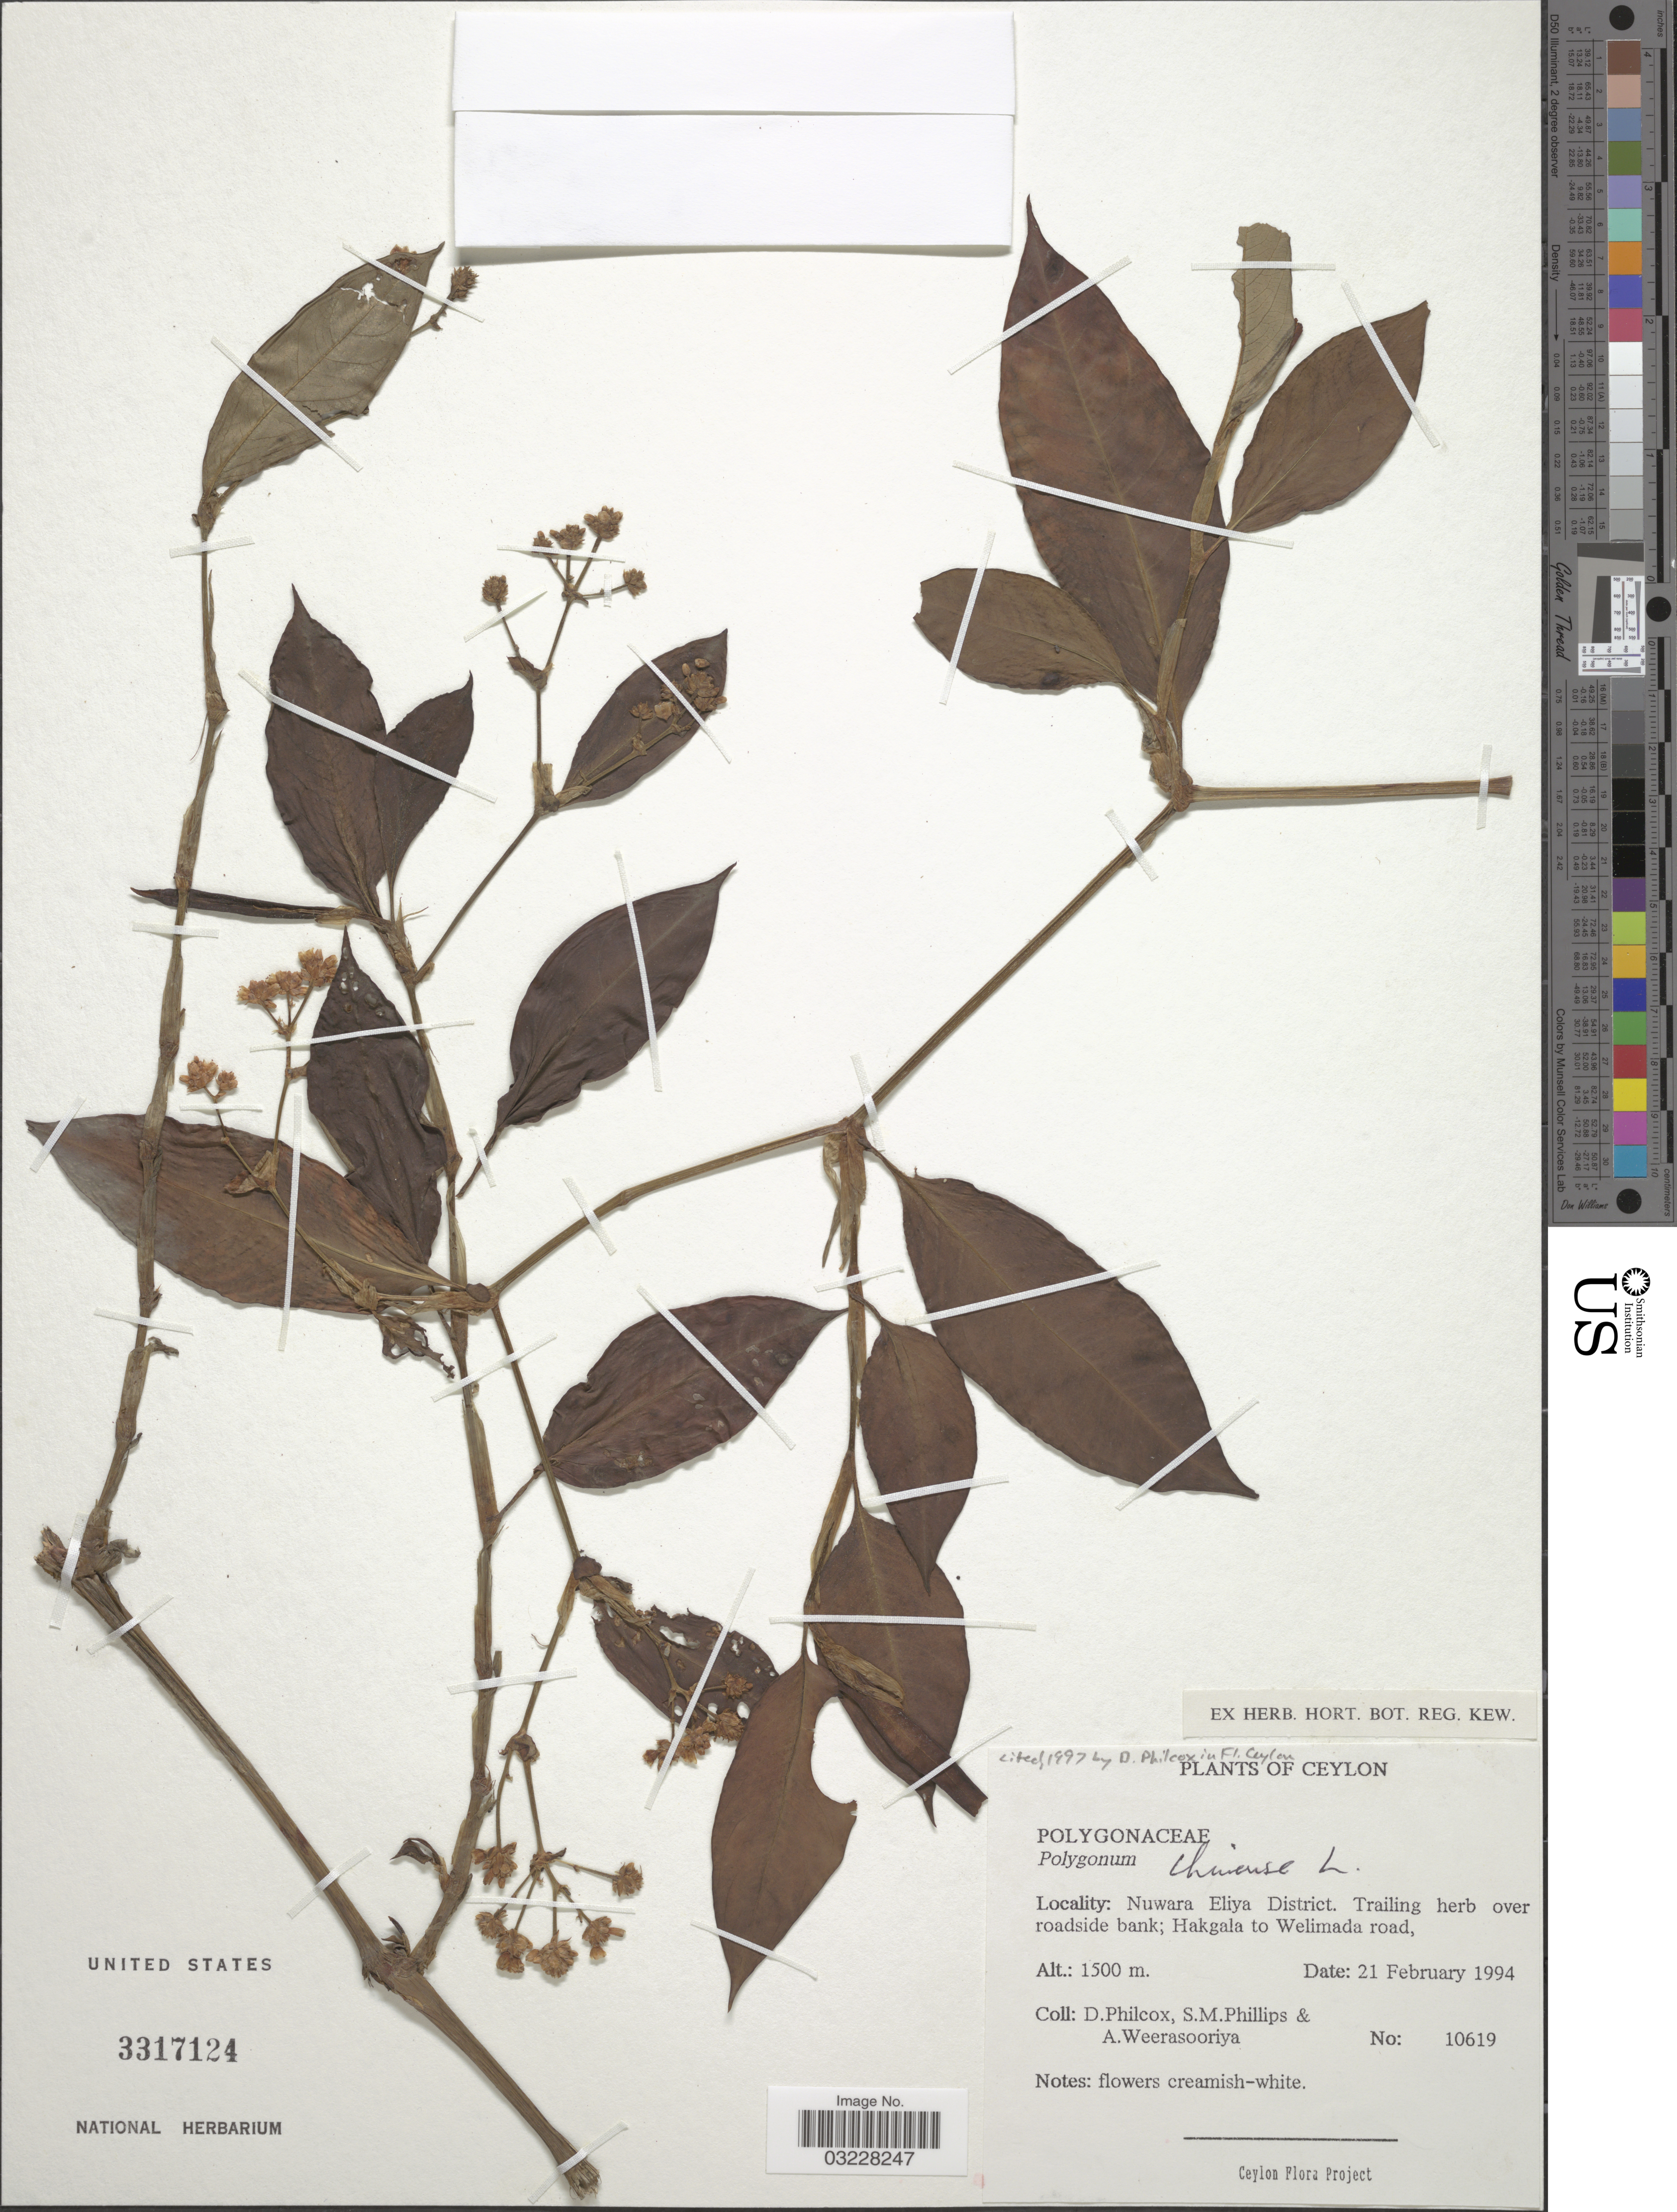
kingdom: Plantae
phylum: Tracheophyta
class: Magnoliopsida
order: Caryophyllales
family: Polygonaceae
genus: Polygonum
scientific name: Polygonum chinense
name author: L.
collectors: D. Philcox, S. M. Phillips & A. Weerasooriya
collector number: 10619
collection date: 1994-02-21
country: Sri Lanka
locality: Ceylon. Nuwara Eliya District. Trailing herb over roadside bank; Hakgala to Welimada road.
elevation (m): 1500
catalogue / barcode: US 3317124